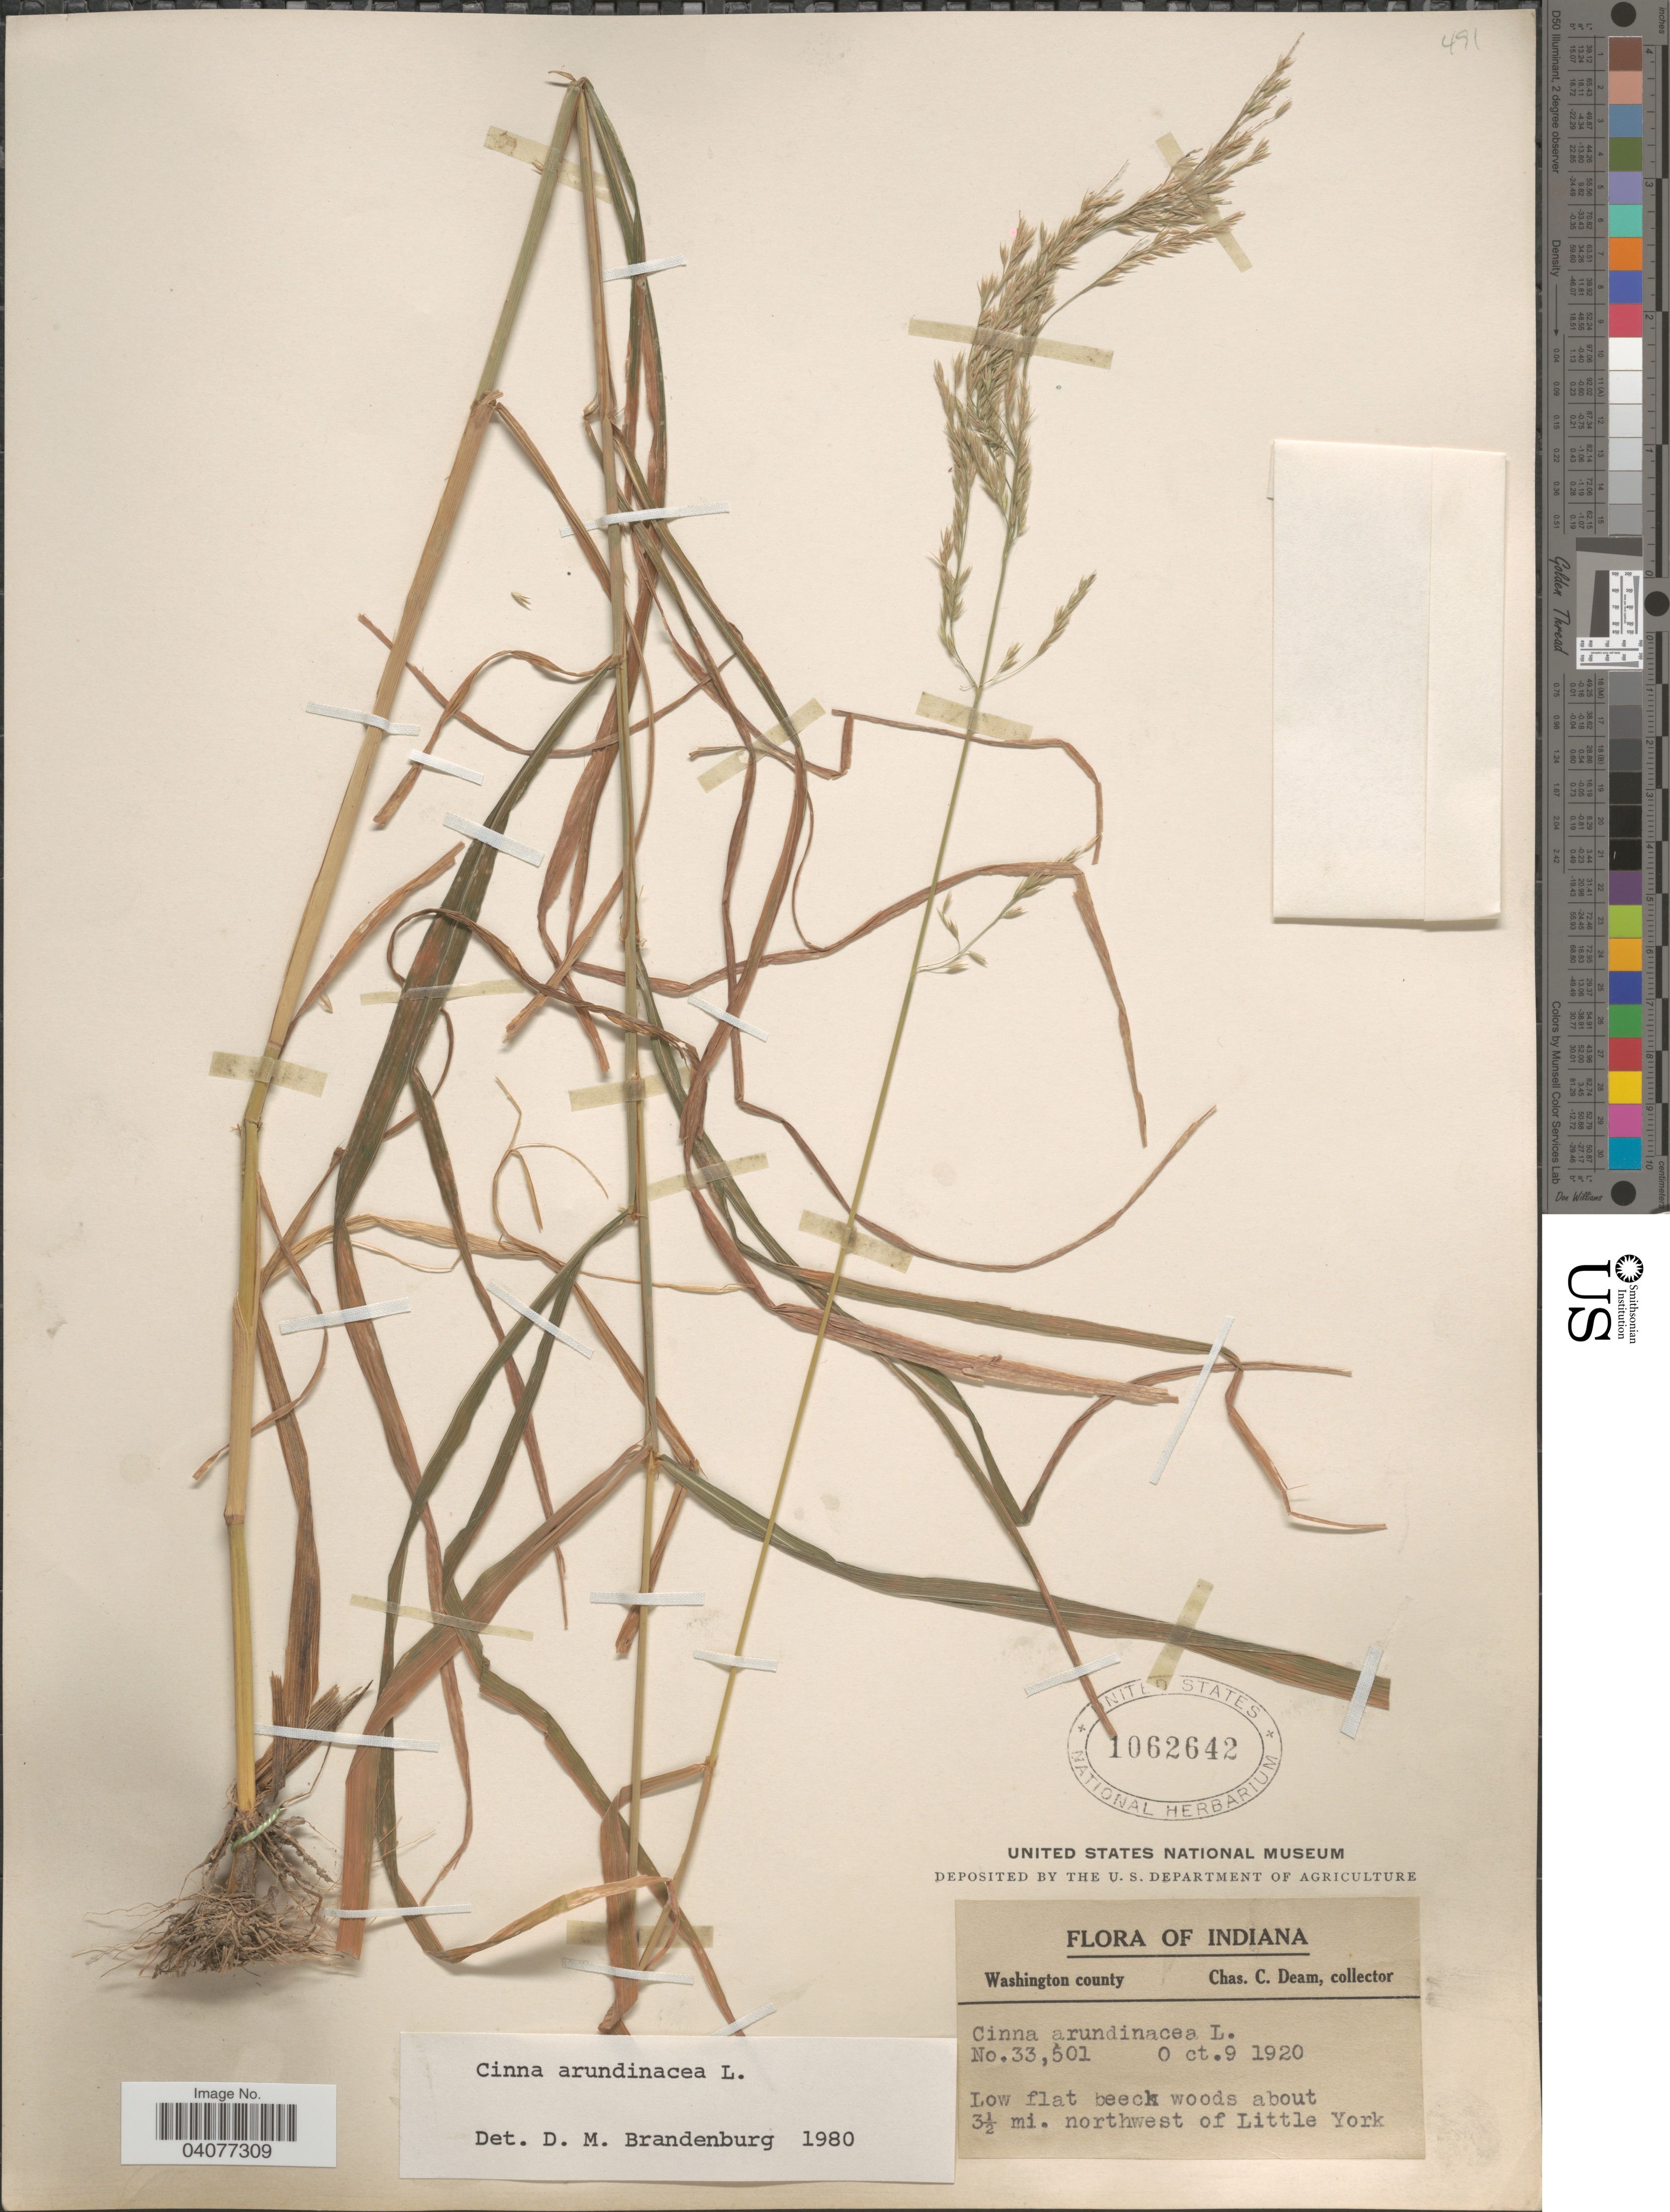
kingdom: Plantae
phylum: Tracheophyta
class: Liliopsida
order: Poales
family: Poaceae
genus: Cinna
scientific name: Cinna arundinacea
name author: L.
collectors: C. C. Deam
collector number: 33501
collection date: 1920-10-09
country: United States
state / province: Indiana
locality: Washington county. Low flat beeck woods about 3½ mi. northwest of Little York.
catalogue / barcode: US 1062642